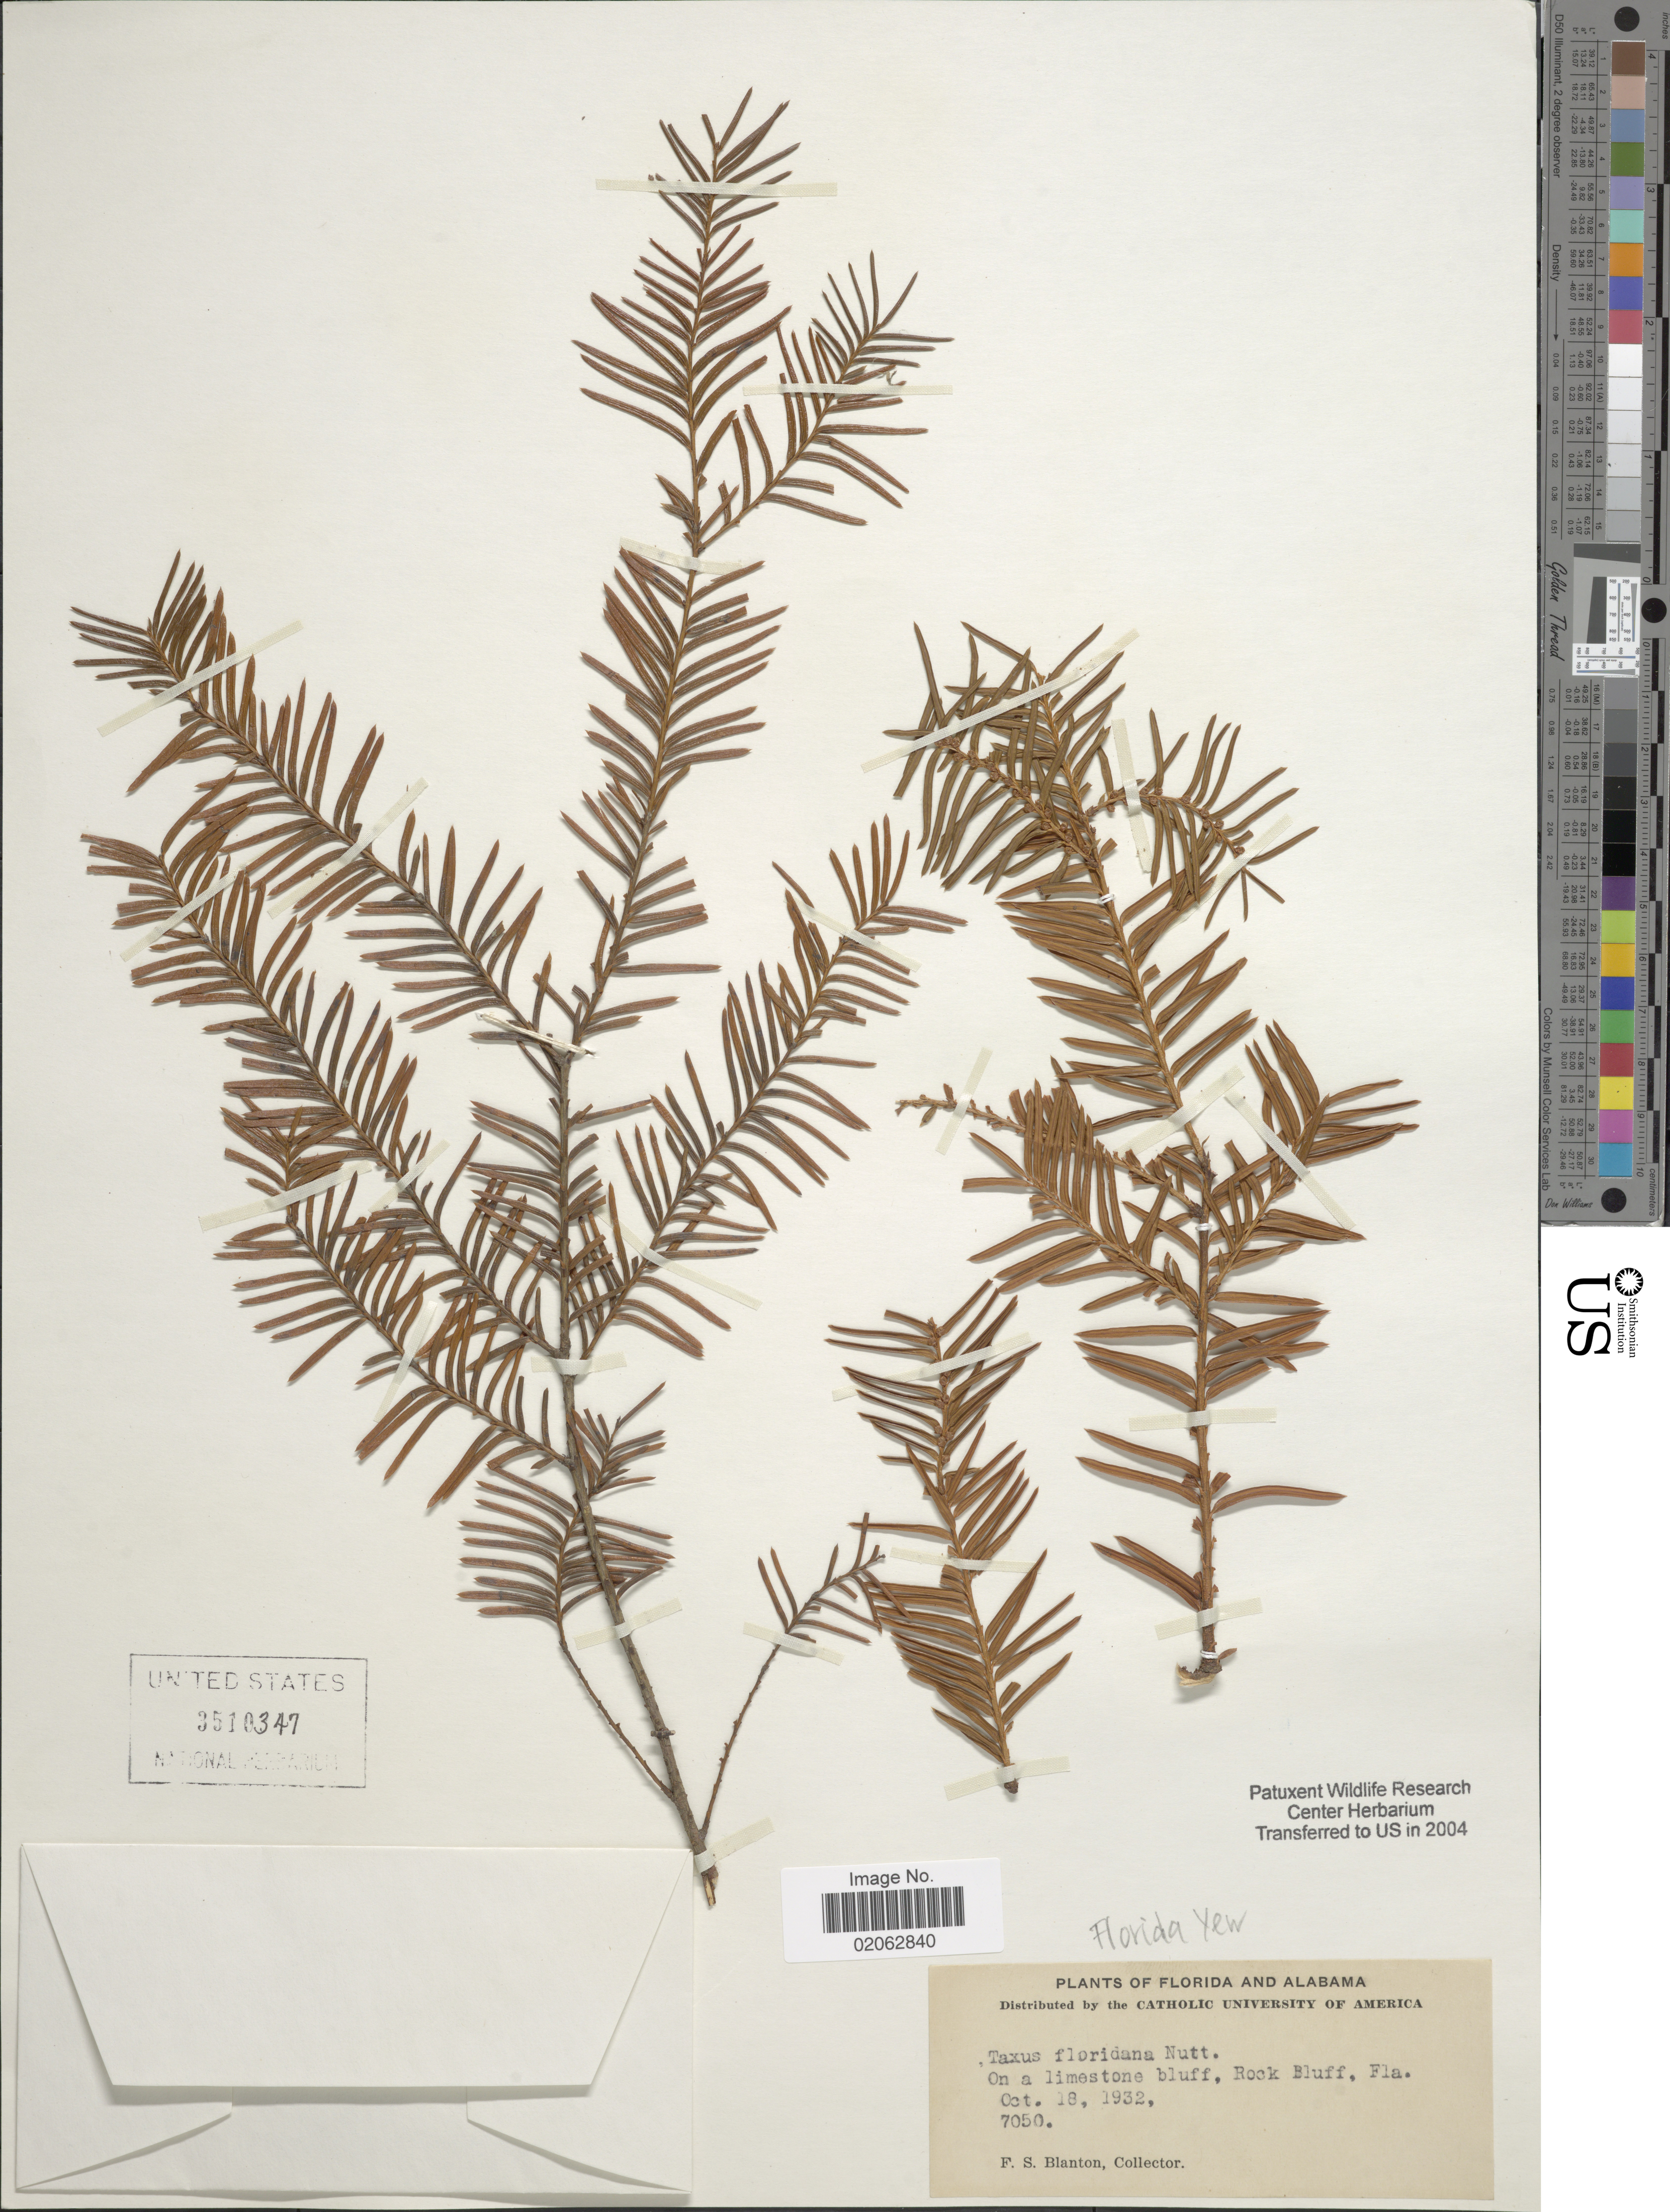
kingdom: Plantae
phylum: Tracheophyta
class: Pinopsida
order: Pinales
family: Taxaceae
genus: Taxus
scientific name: Taxus floridana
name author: Nutt. ex Chapm.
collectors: F. S. Blanton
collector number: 7050?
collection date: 1932-10-18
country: United States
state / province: Florida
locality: On a limestone bluff, Rock Bluff.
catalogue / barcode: US 3510347